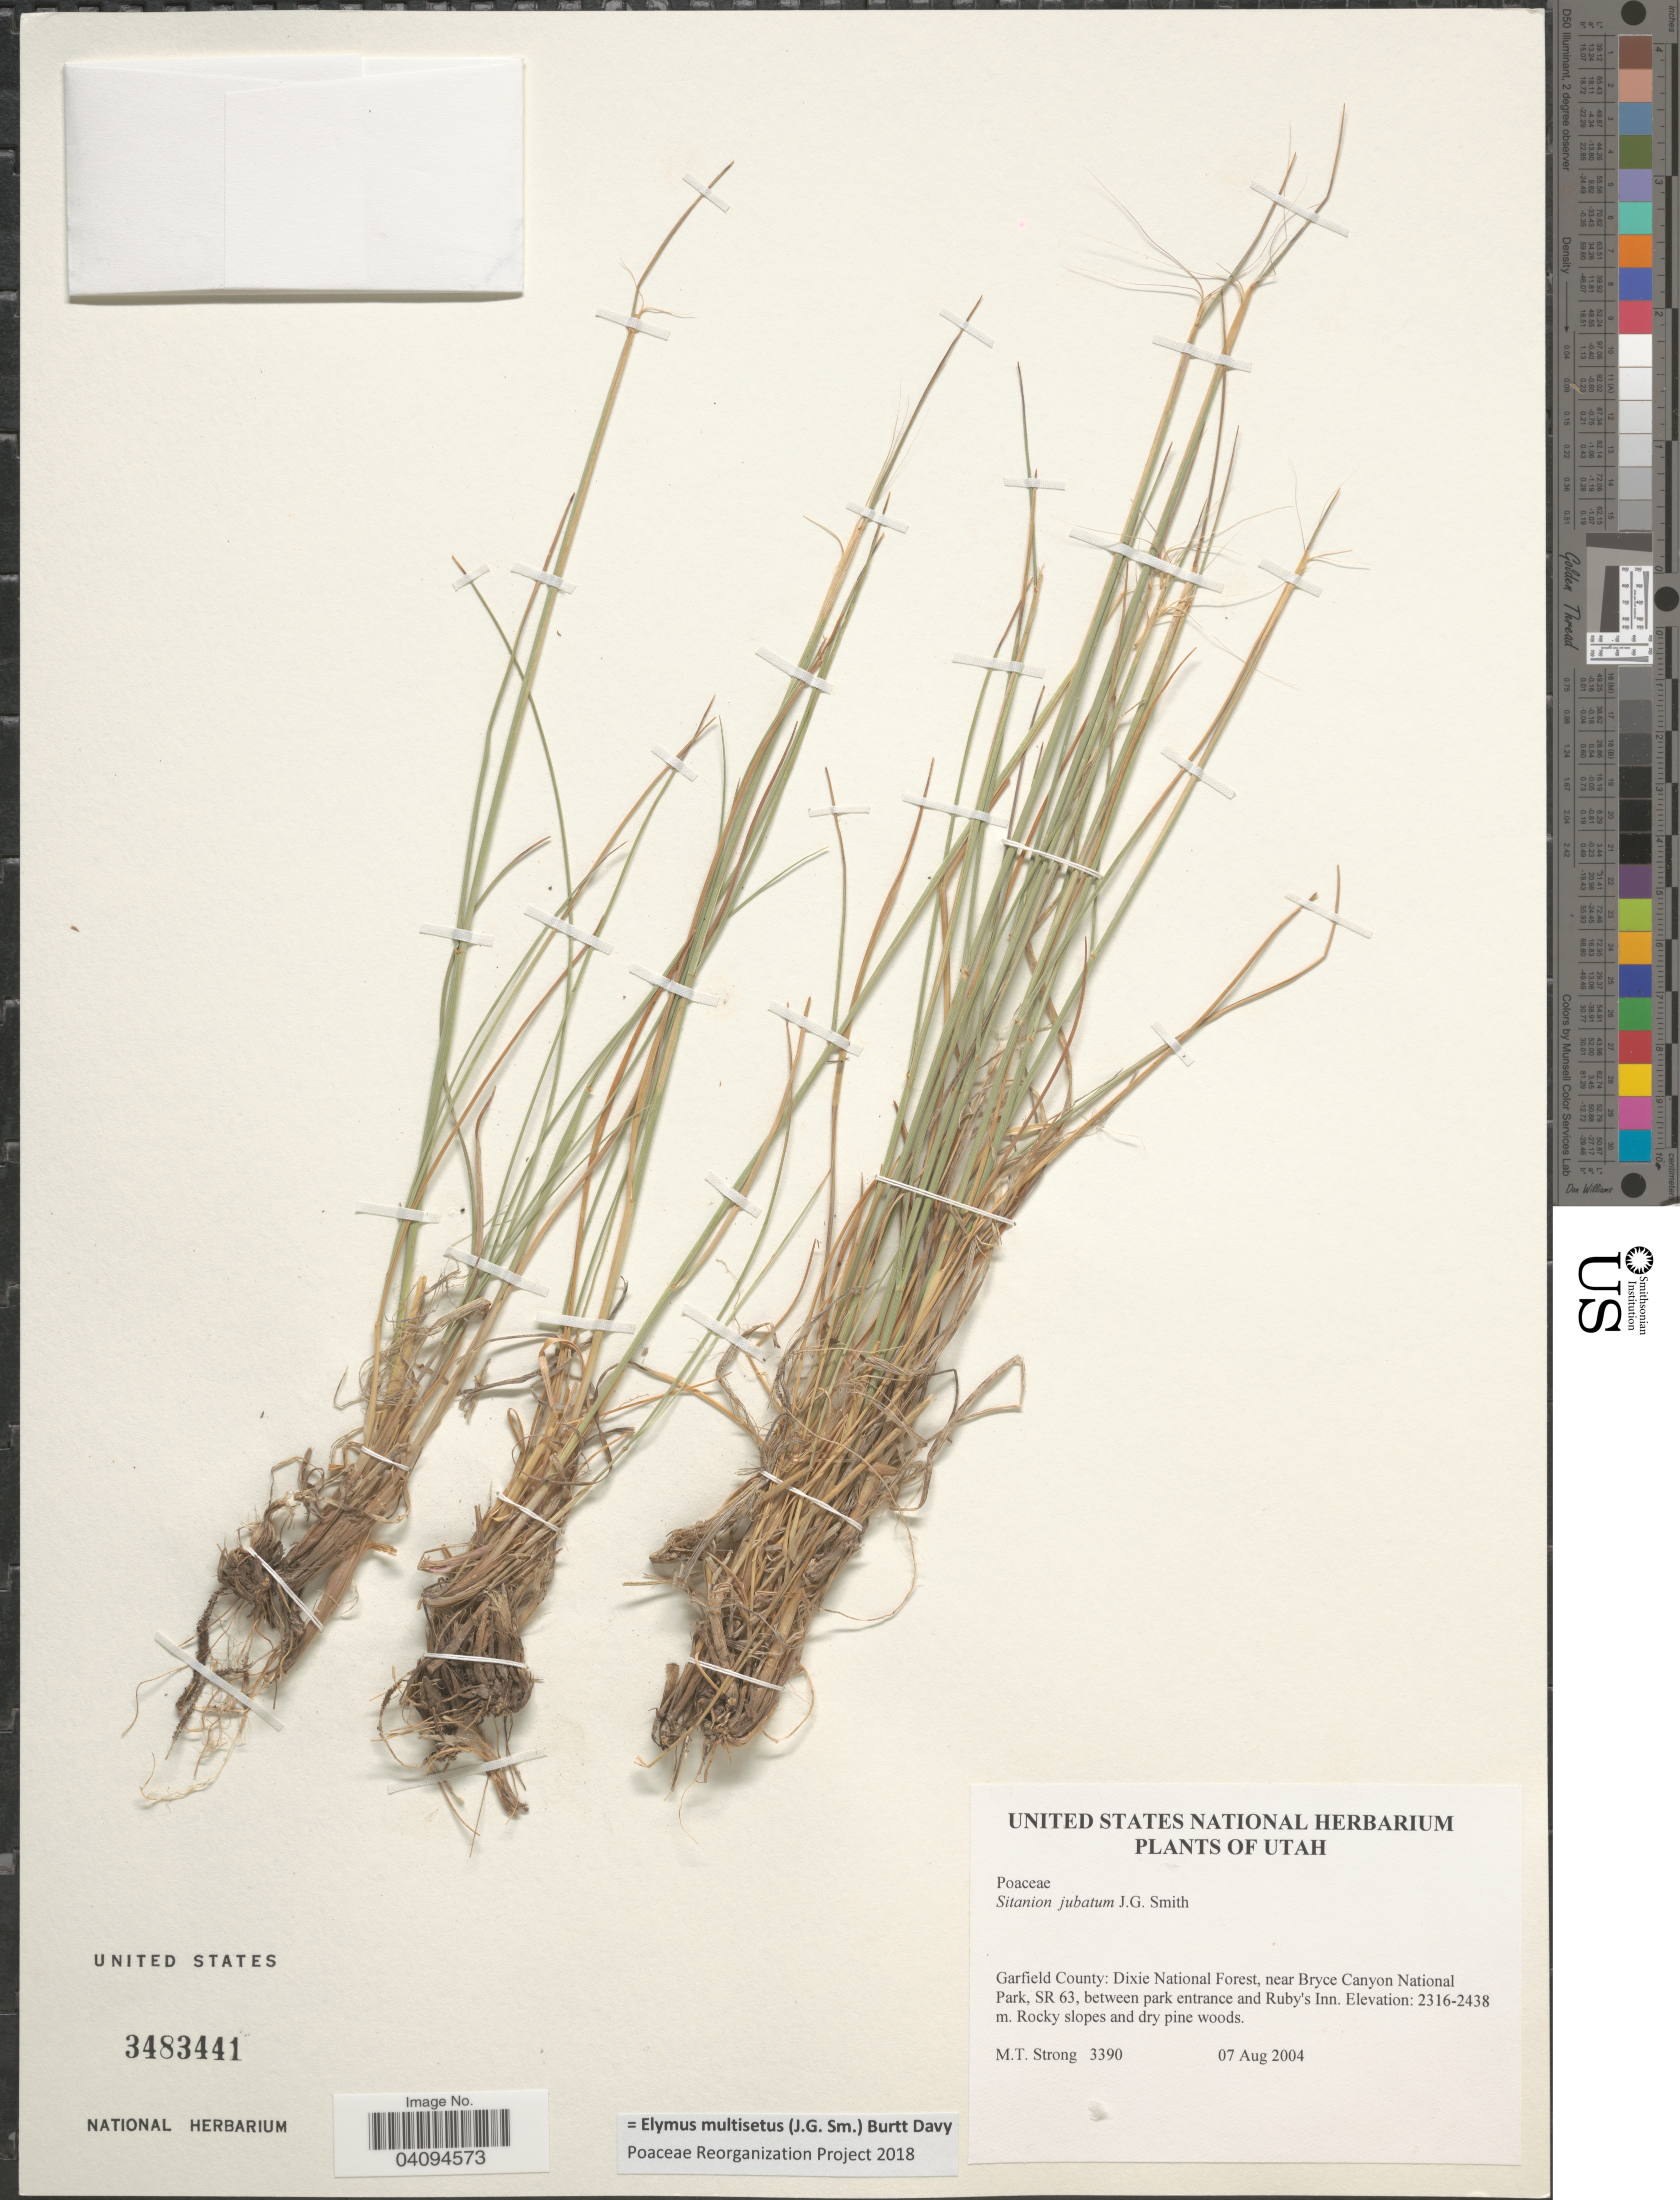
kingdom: Plantae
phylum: Tracheophyta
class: Liliopsida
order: Poales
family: Poaceae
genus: Elymus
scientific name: Elymus multisetus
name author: (J.G. Sm.) Burtt Davy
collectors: M. T. Strong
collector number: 3390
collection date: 2004-08-07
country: United States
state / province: Utah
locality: Garfield County: Dixie National Forest, near Bryce Canyon National Park, SR 63, between park entrance and Ruby's Inn.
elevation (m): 2316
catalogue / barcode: US 3483441